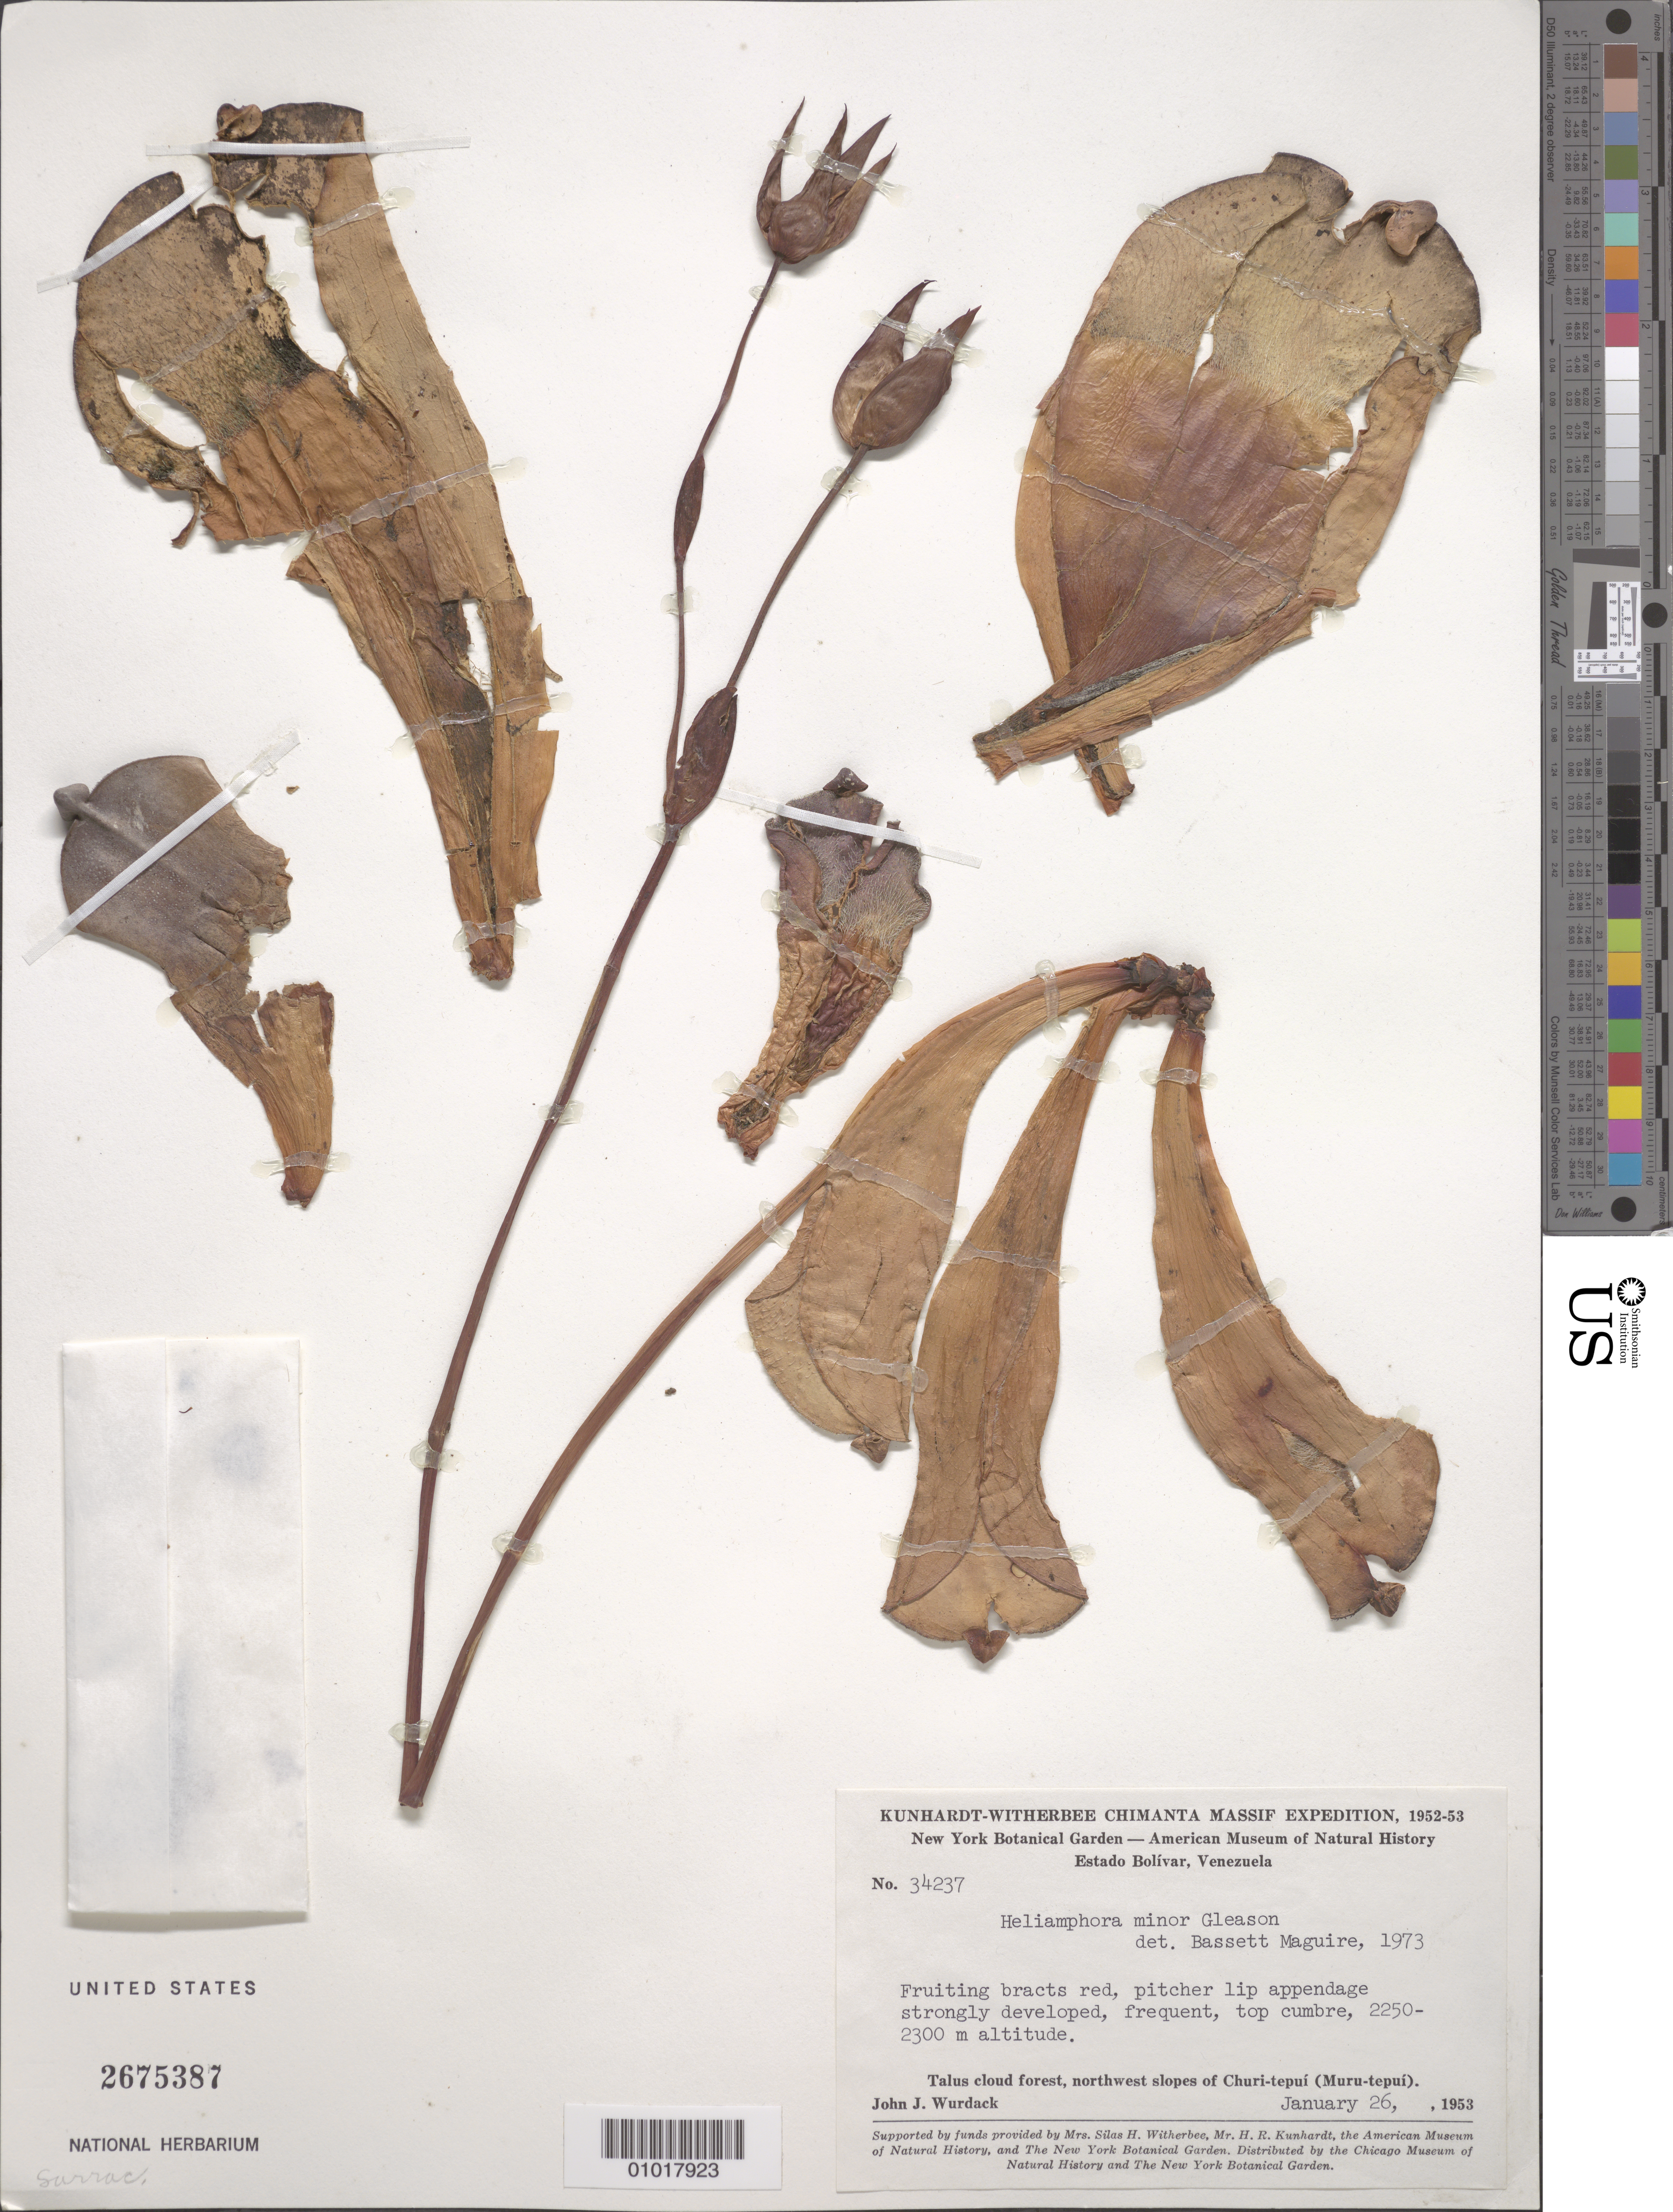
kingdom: Plantae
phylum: Tracheophyta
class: Magnoliopsida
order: Ericales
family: Sarraceniaceae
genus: Heliamphora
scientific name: Heliamphora minor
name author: Gleason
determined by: Maguire, Bassett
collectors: J. J. Wurdack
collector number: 34237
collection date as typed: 26-Jan-53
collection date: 1953-01-26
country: Venezuela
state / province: Bolívar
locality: Talus cloud forest, northwest slopes of Churi-tepui (Muru-tepui.)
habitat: Top cumbre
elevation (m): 2250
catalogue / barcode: US 2675387